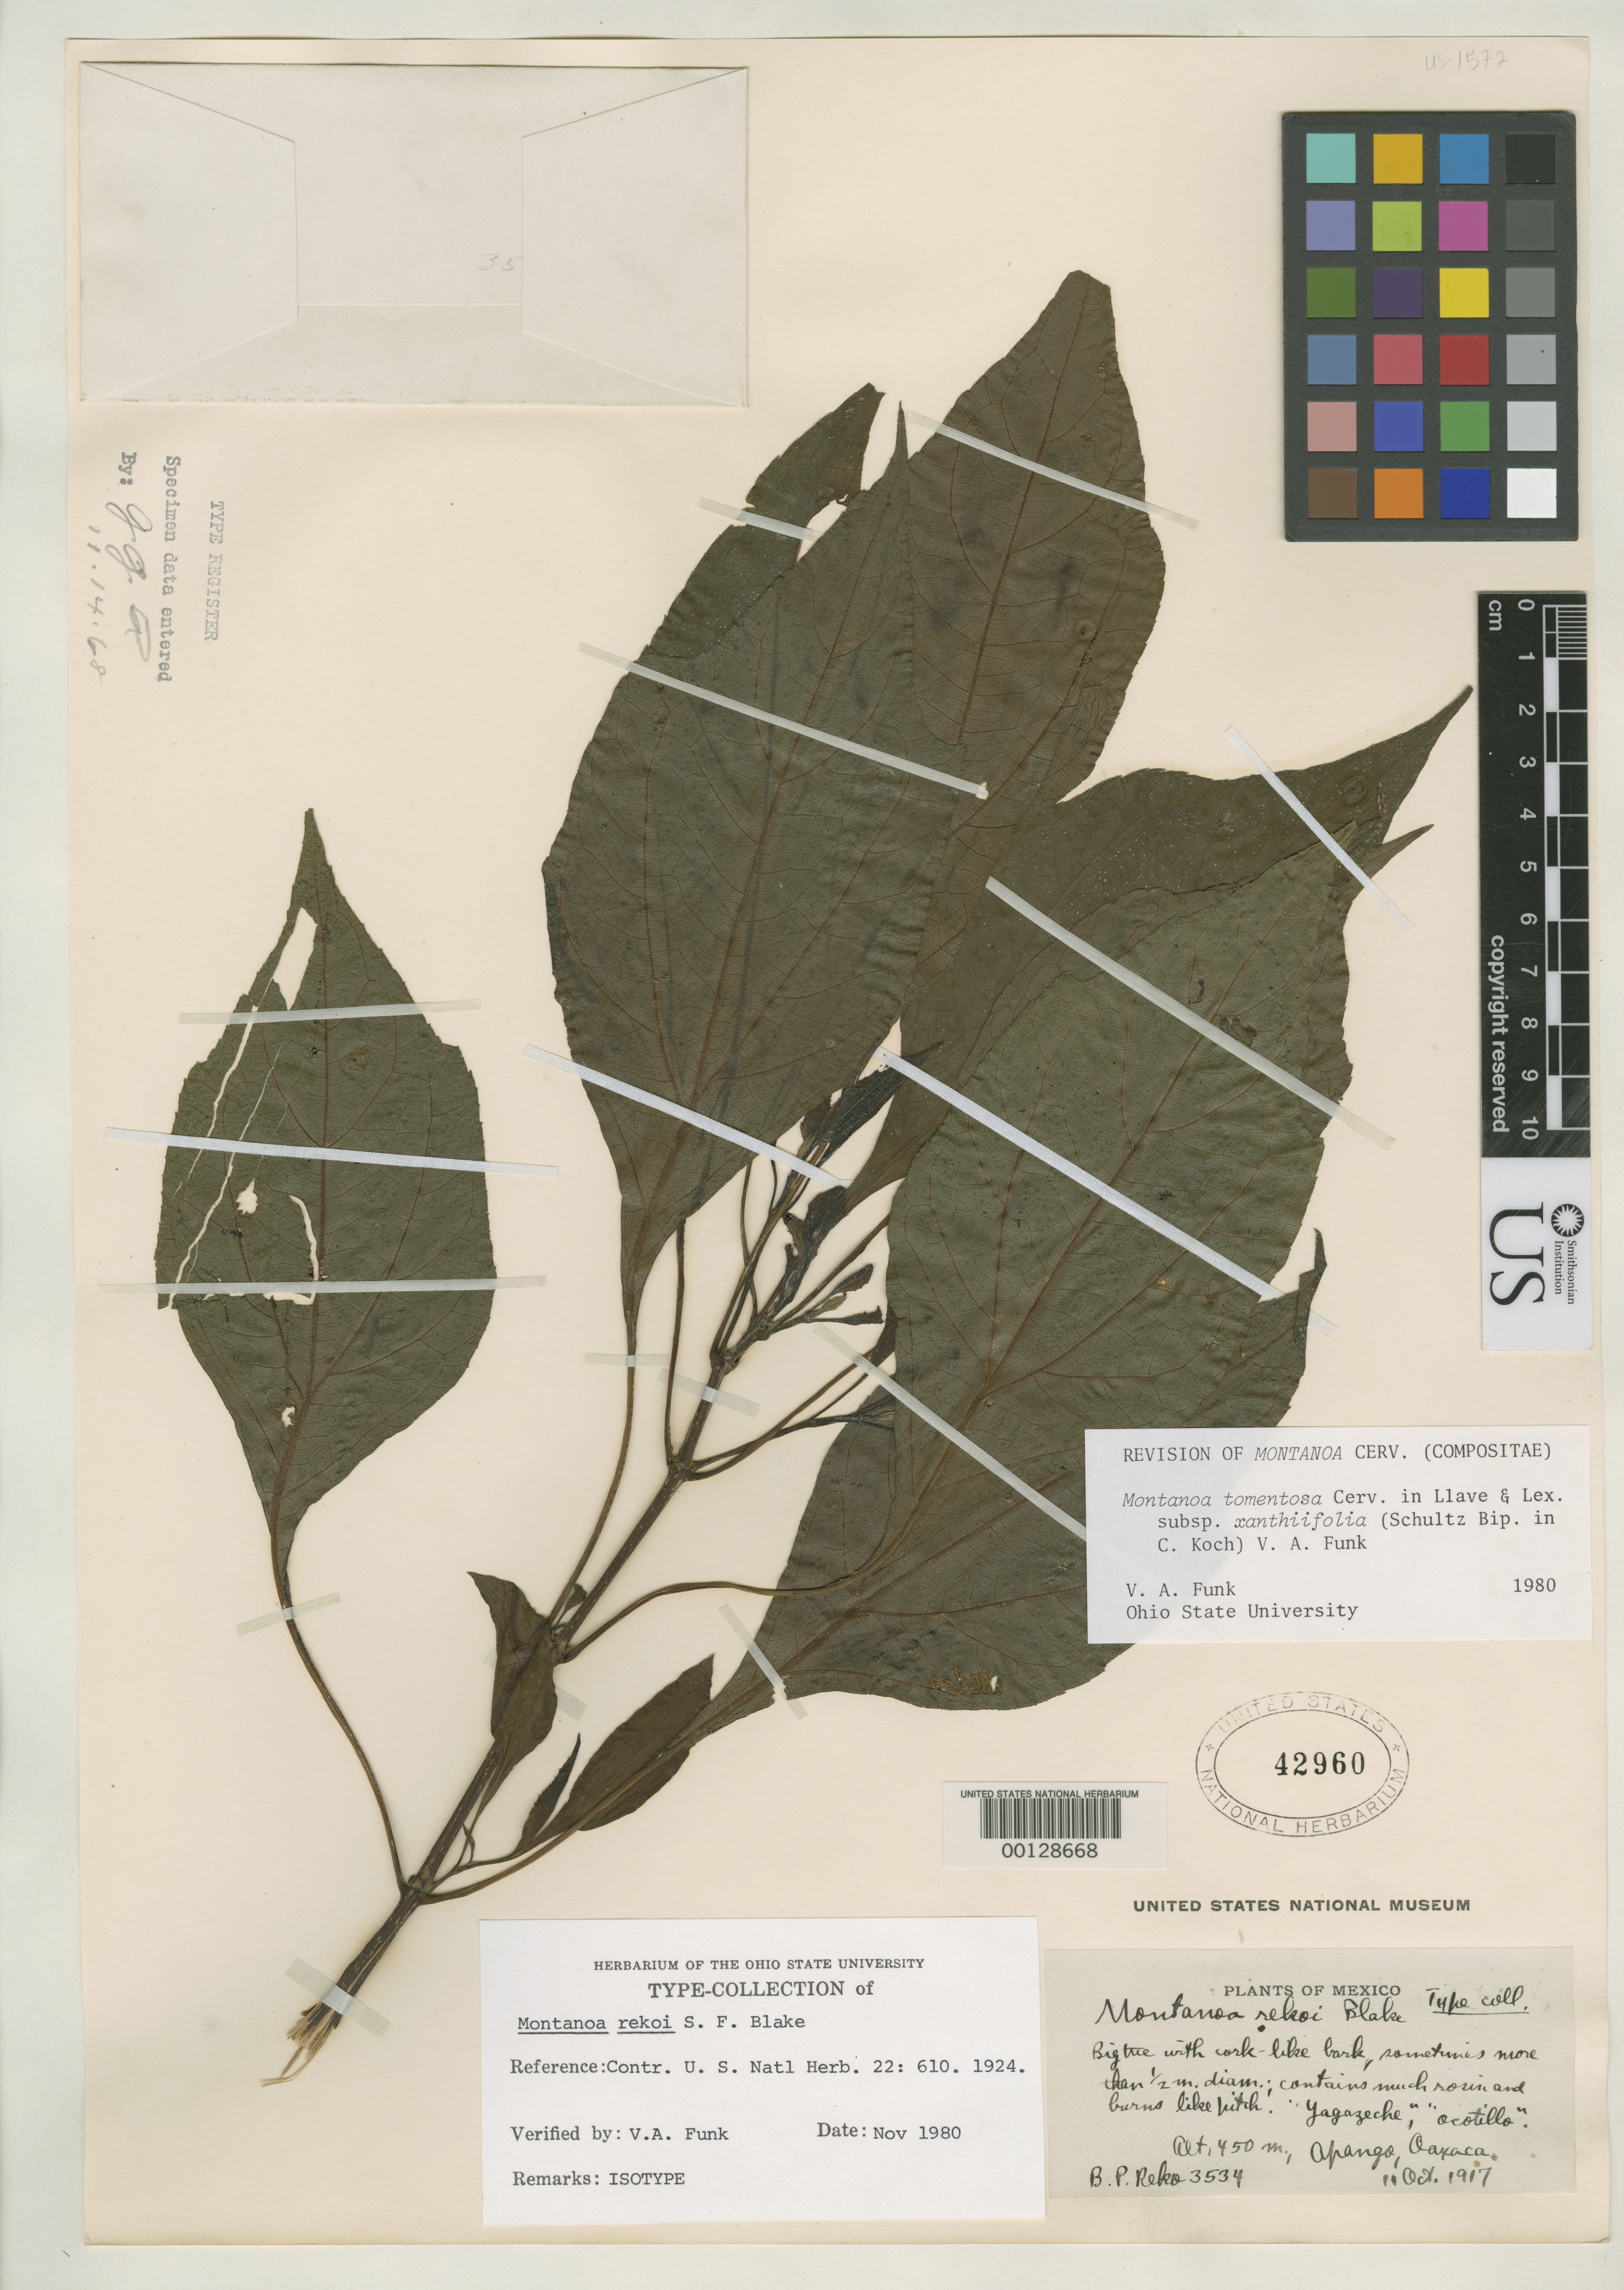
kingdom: Plantae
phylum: Tracheophyta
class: Magnoliopsida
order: Asterales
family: Asteraceae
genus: Montanoa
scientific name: Montanoa rekoi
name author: S.F. Blake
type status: Isotype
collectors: B. P. Reko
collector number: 3534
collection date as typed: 11 Oct 1917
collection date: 1917-10-11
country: Mexico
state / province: Oaxaca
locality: Apango.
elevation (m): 450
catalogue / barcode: US 42960